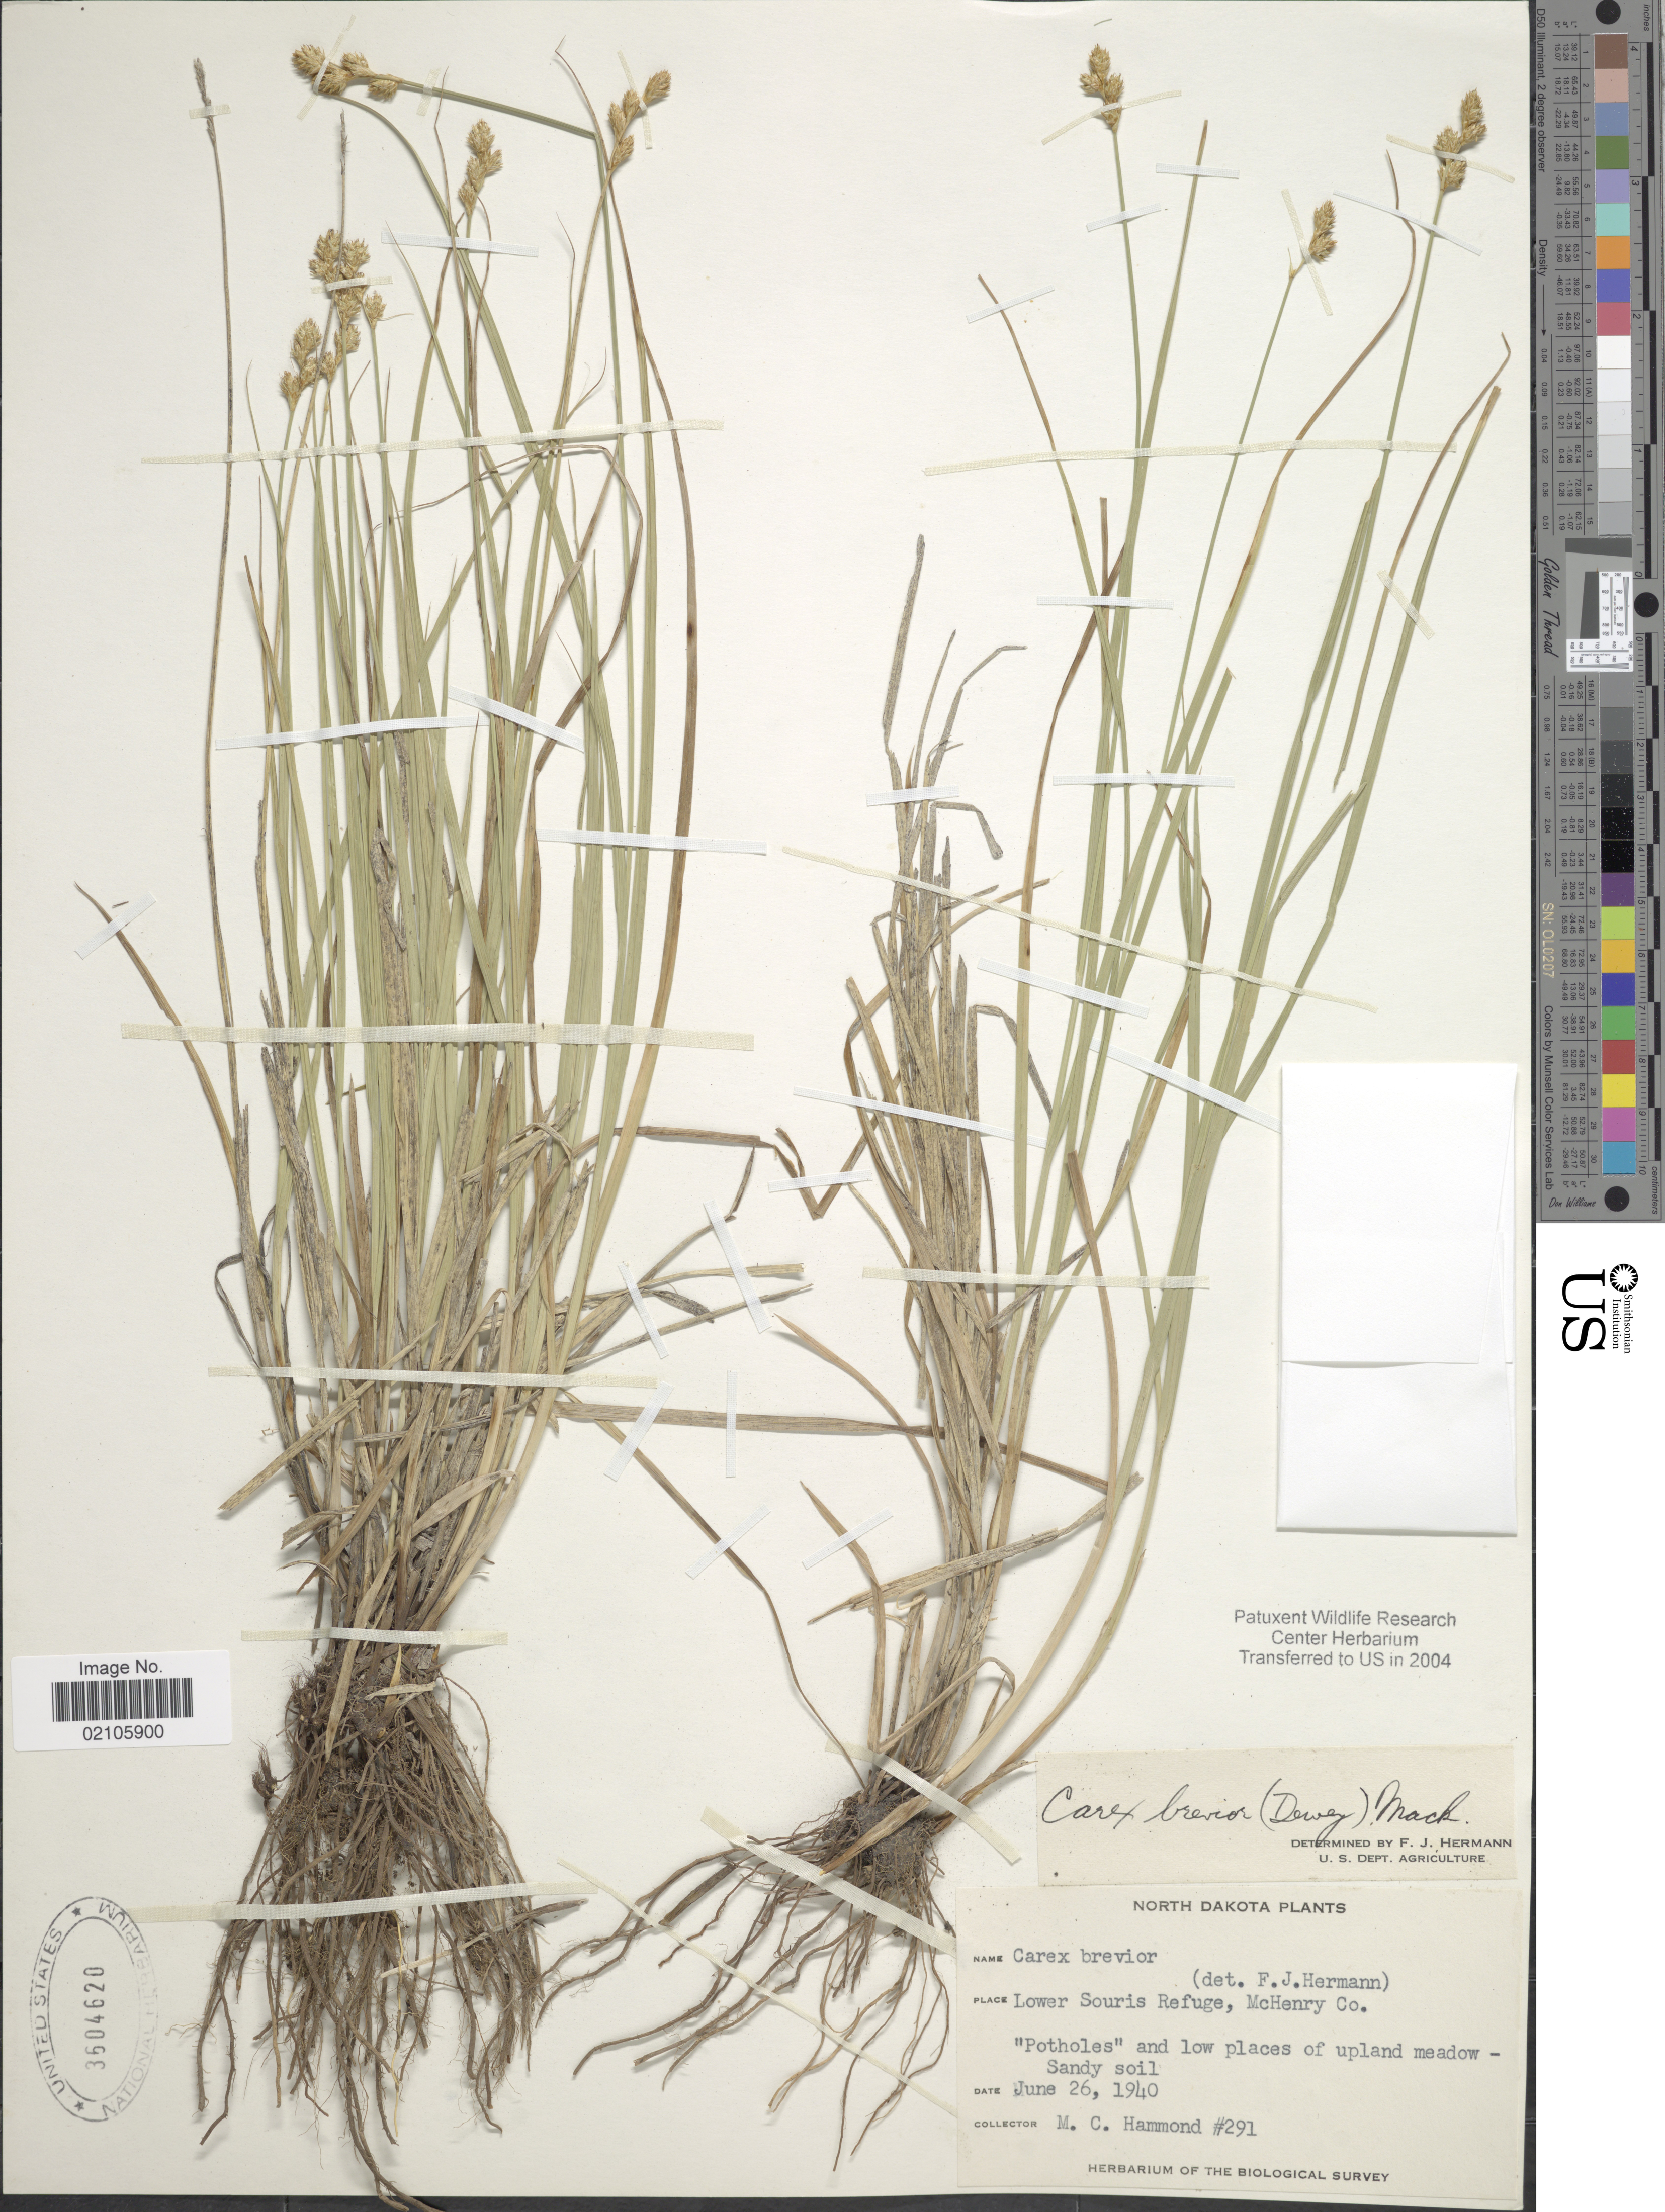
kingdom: Plantae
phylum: Tracheophyta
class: Liliopsida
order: Poales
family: Cyperaceae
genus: Carex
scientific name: Carex brevior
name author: (Dewey) Mack. ex Lunell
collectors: M. Hammond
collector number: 291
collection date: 1940-06-26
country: United States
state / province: North Dakota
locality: Lower Souris Refuge, McHenry Co.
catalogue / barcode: US 3604620